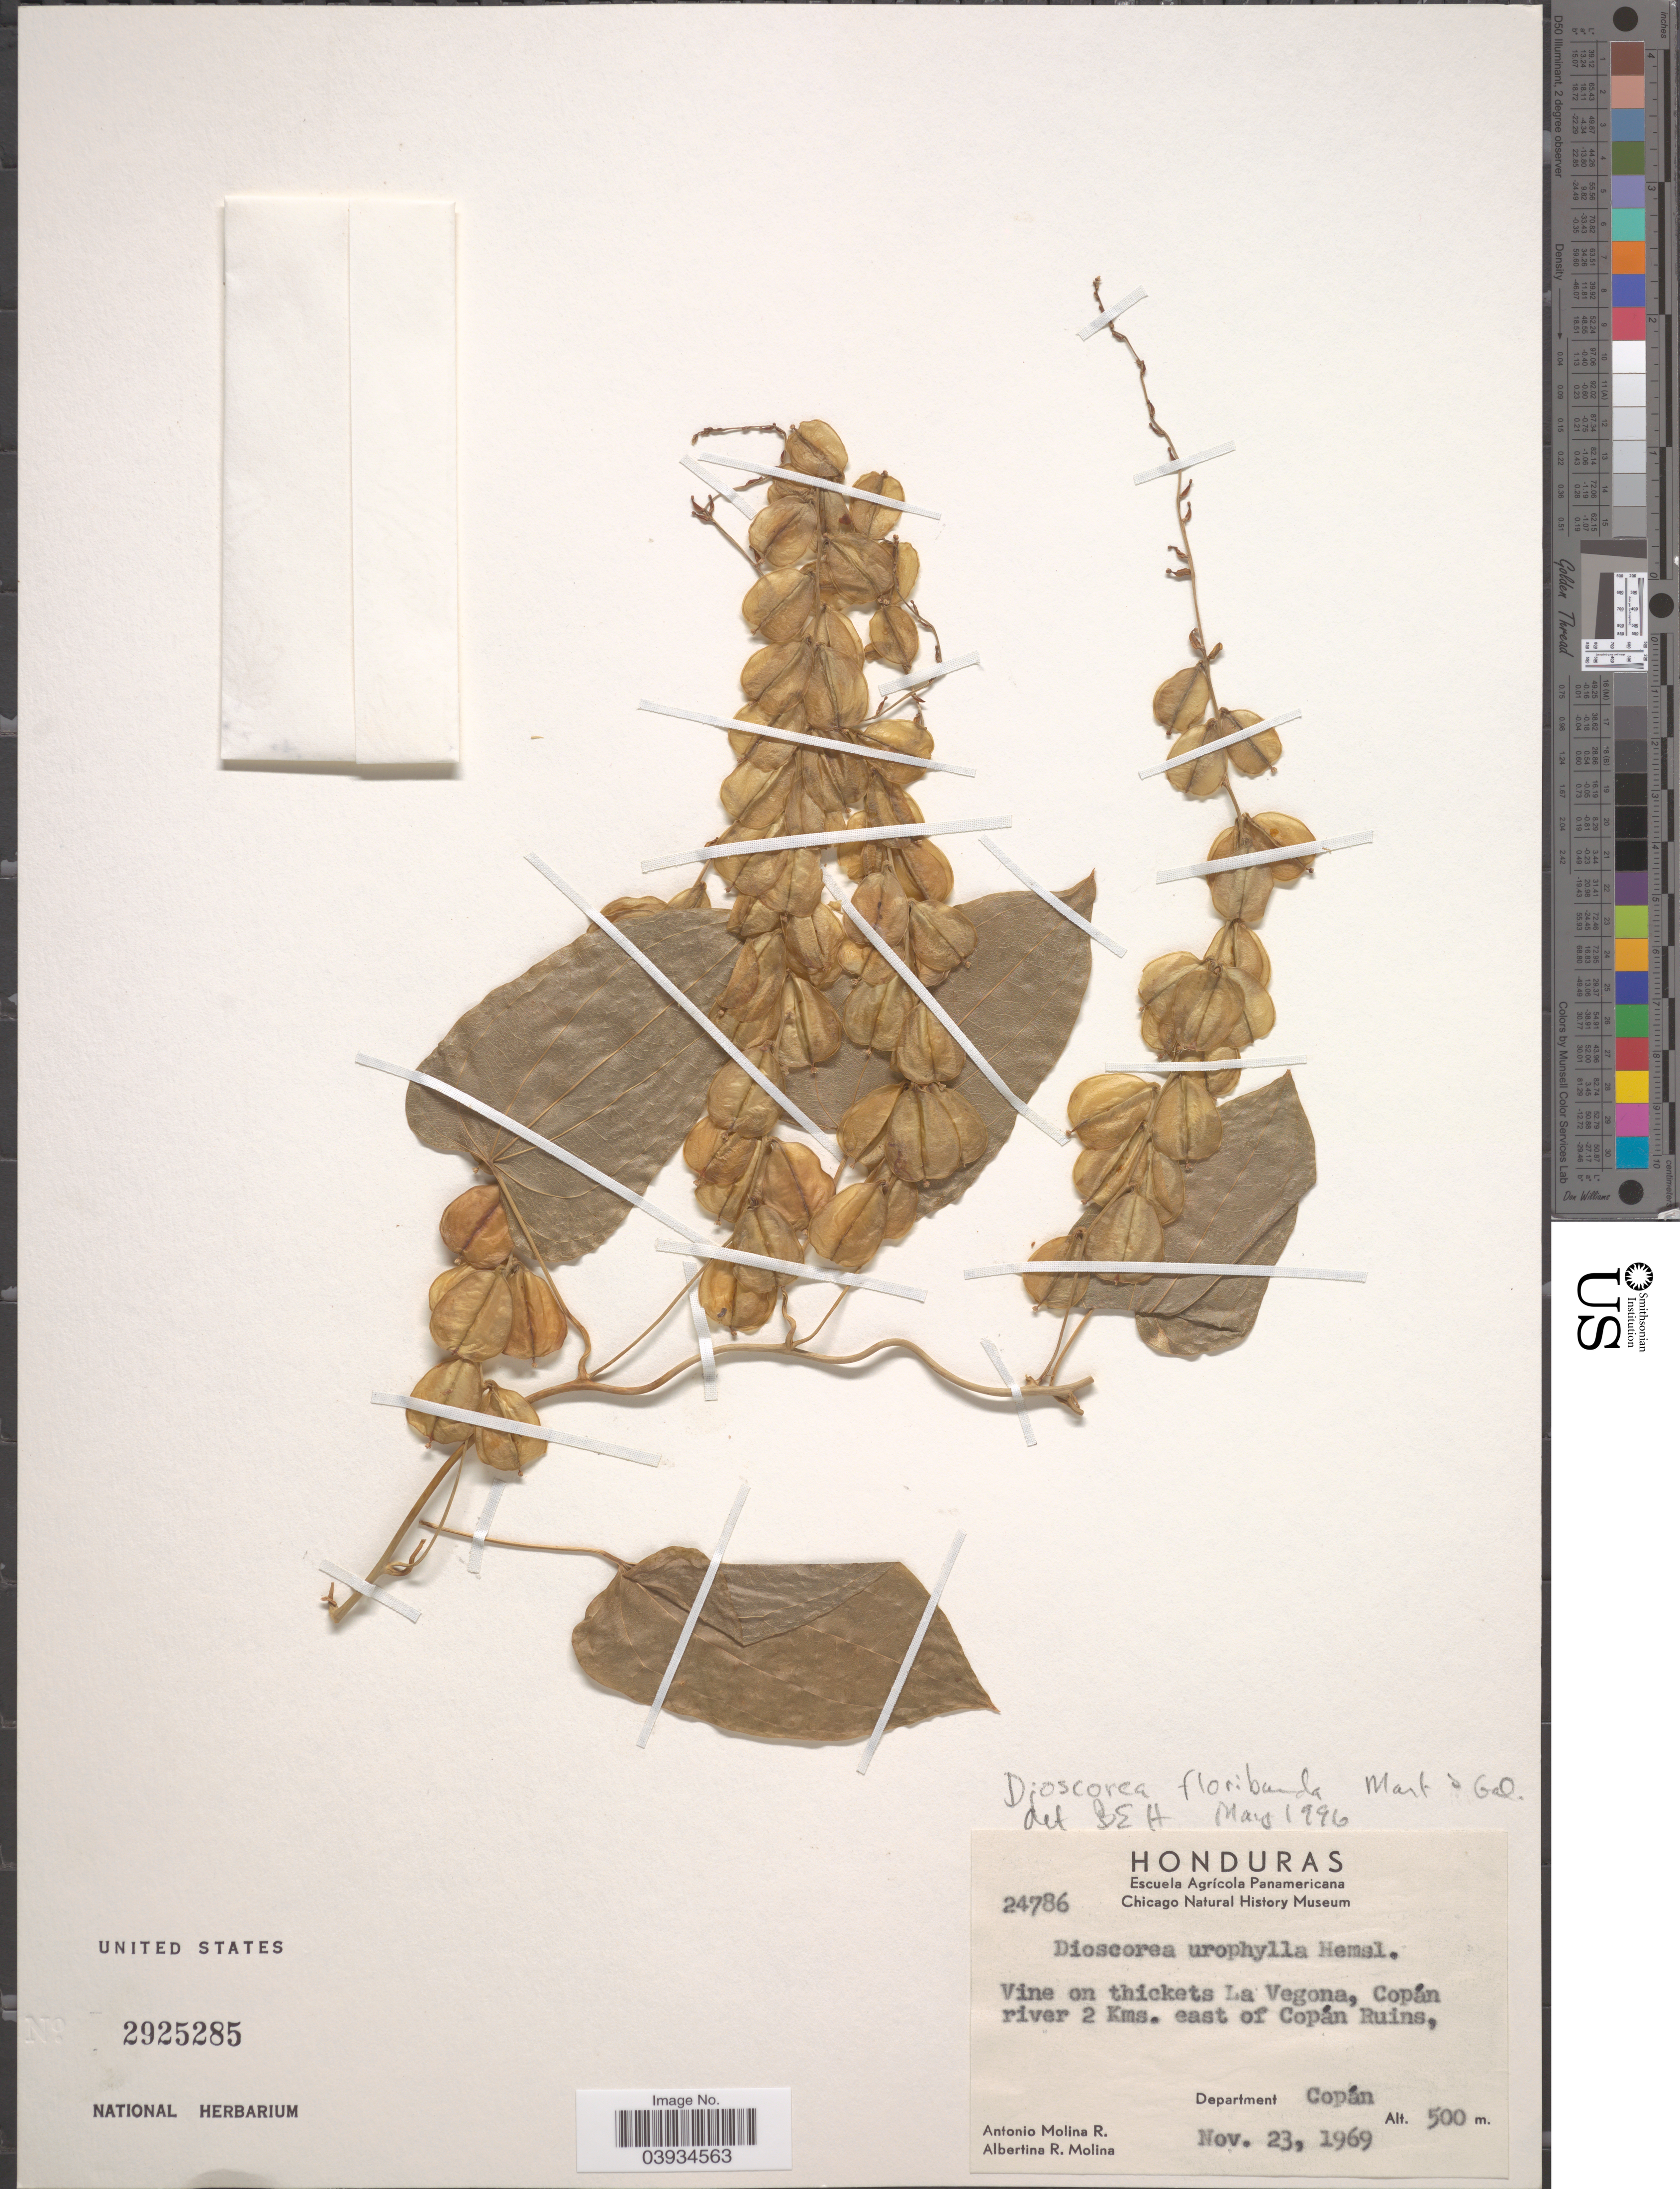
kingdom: Plantae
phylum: Tracheophyta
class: Liliopsida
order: Dioscoreales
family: Dioscoreaceae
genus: Dioscorea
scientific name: Dioscorea floribunda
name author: M. Martens & Galeotti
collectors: A. Molina R. & A. R. Molina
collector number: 24786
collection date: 1969-11-23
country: Honduras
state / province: Copan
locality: Vine on thickets La Vegona, Copán river 2 Kms. east of Copán Ruins, Department Copán.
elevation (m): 500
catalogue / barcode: US 2925285